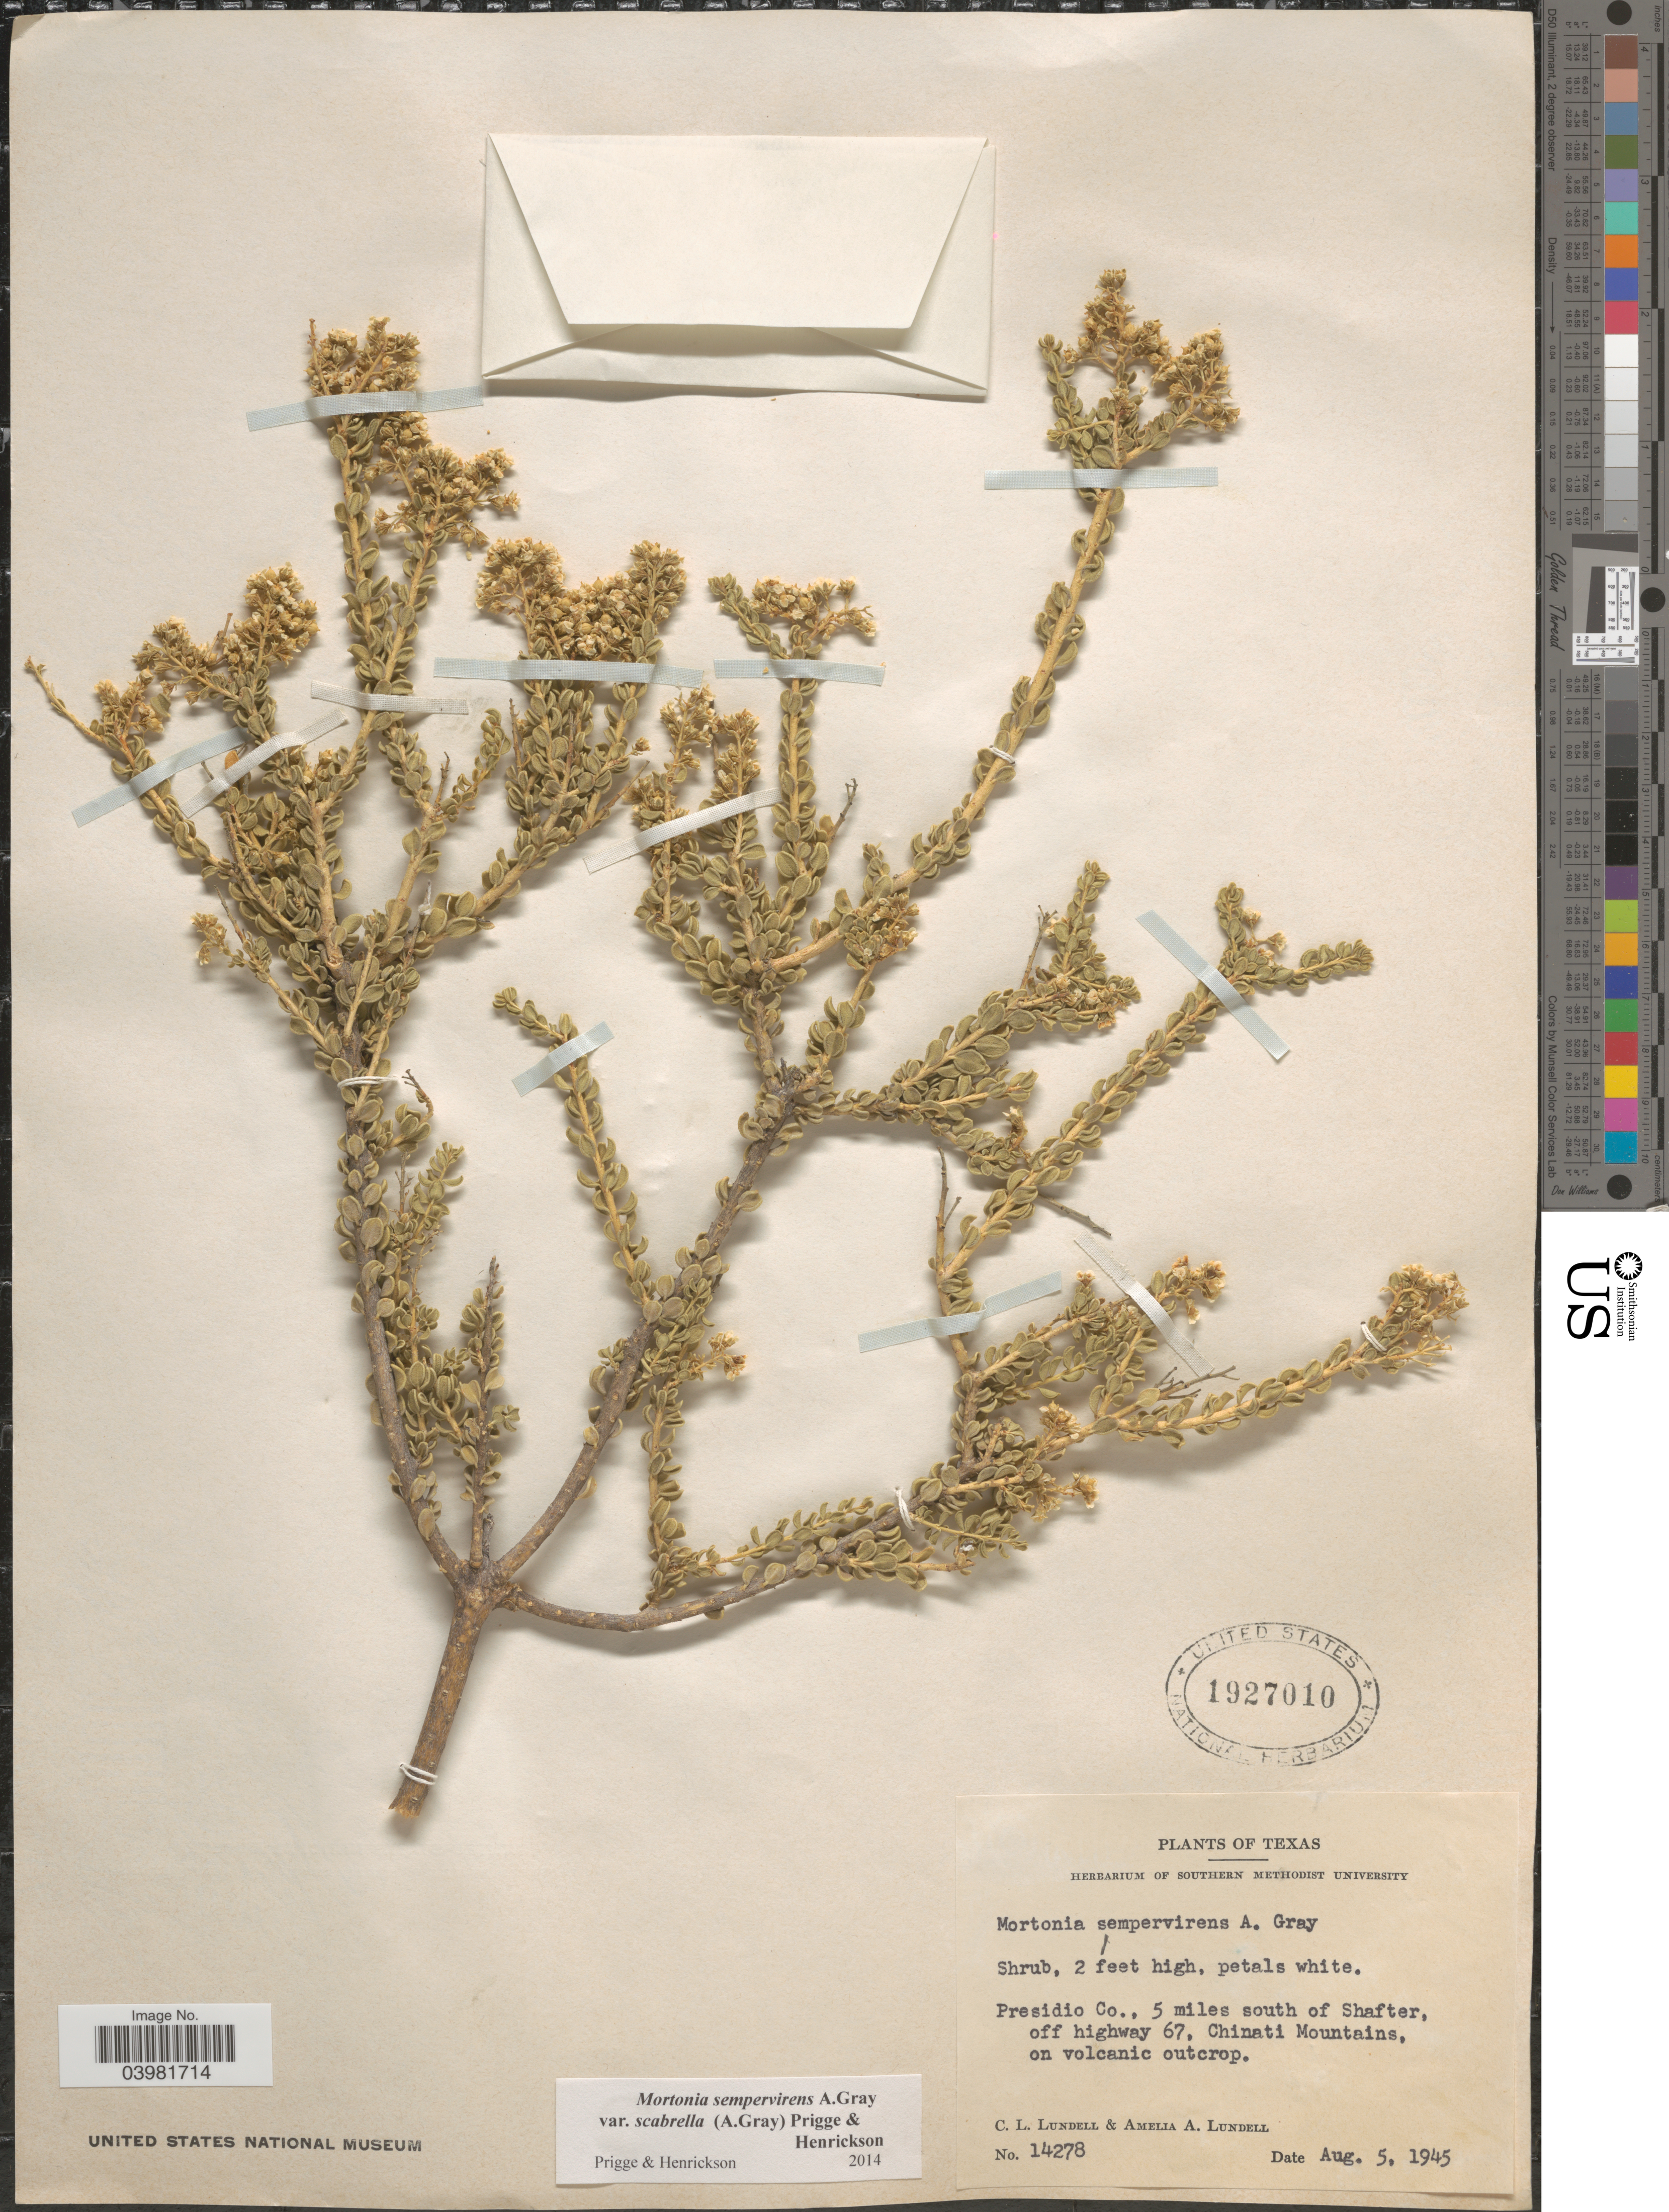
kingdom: Plantae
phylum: Tracheophyta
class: Magnoliopsida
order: Celastrales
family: Celastraceae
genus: Mortonia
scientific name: Mortonia scabrella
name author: A. Gray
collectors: C. L. Lundell & A. A. Lundell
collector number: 14278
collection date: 1945-08-05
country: United States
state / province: Texas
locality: Presidio Co., 5 miles south of Shafter, off highway 67, Chinati Mountains.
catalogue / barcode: US 1927010